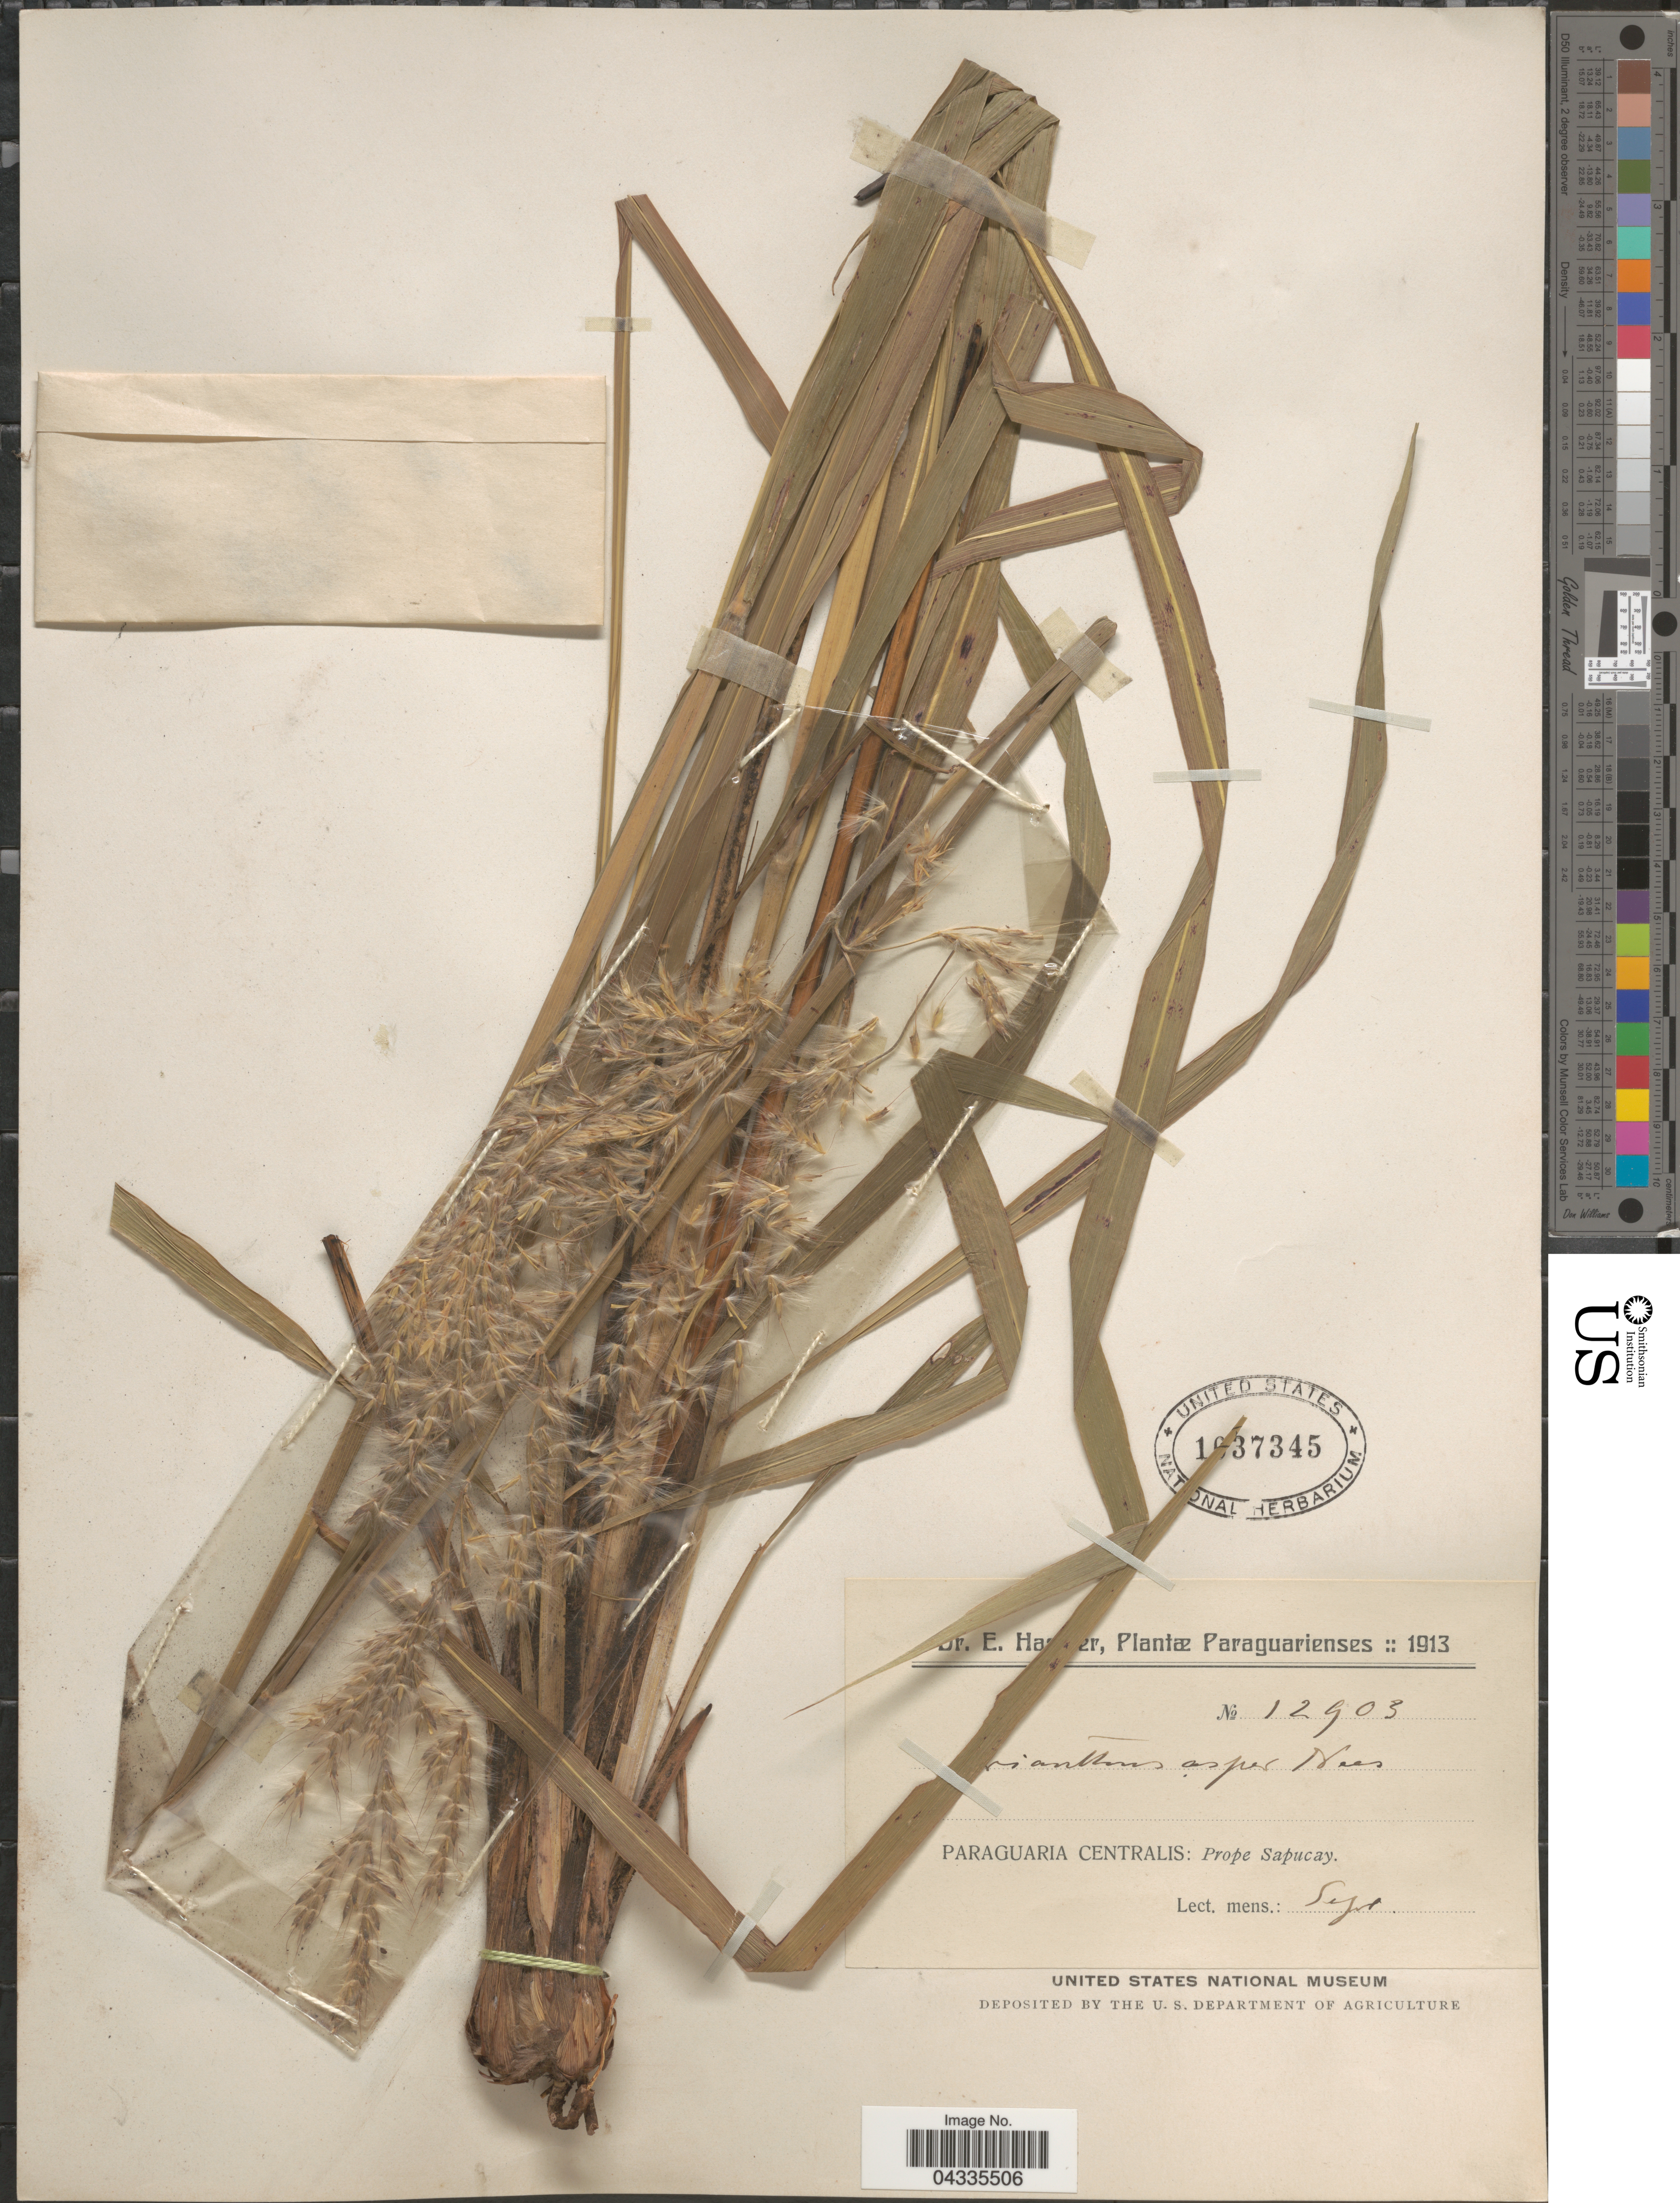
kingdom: Plantae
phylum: Tracheophyta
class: Liliopsida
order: Poales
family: Poaceae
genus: Erianthus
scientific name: Erianthus trinii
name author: Hack.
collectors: E. Hassler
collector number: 12903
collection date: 1913-09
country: Paraguay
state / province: Paraguari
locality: Paraguaria Centralis: Prope Sapucay.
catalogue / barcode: US 1037345